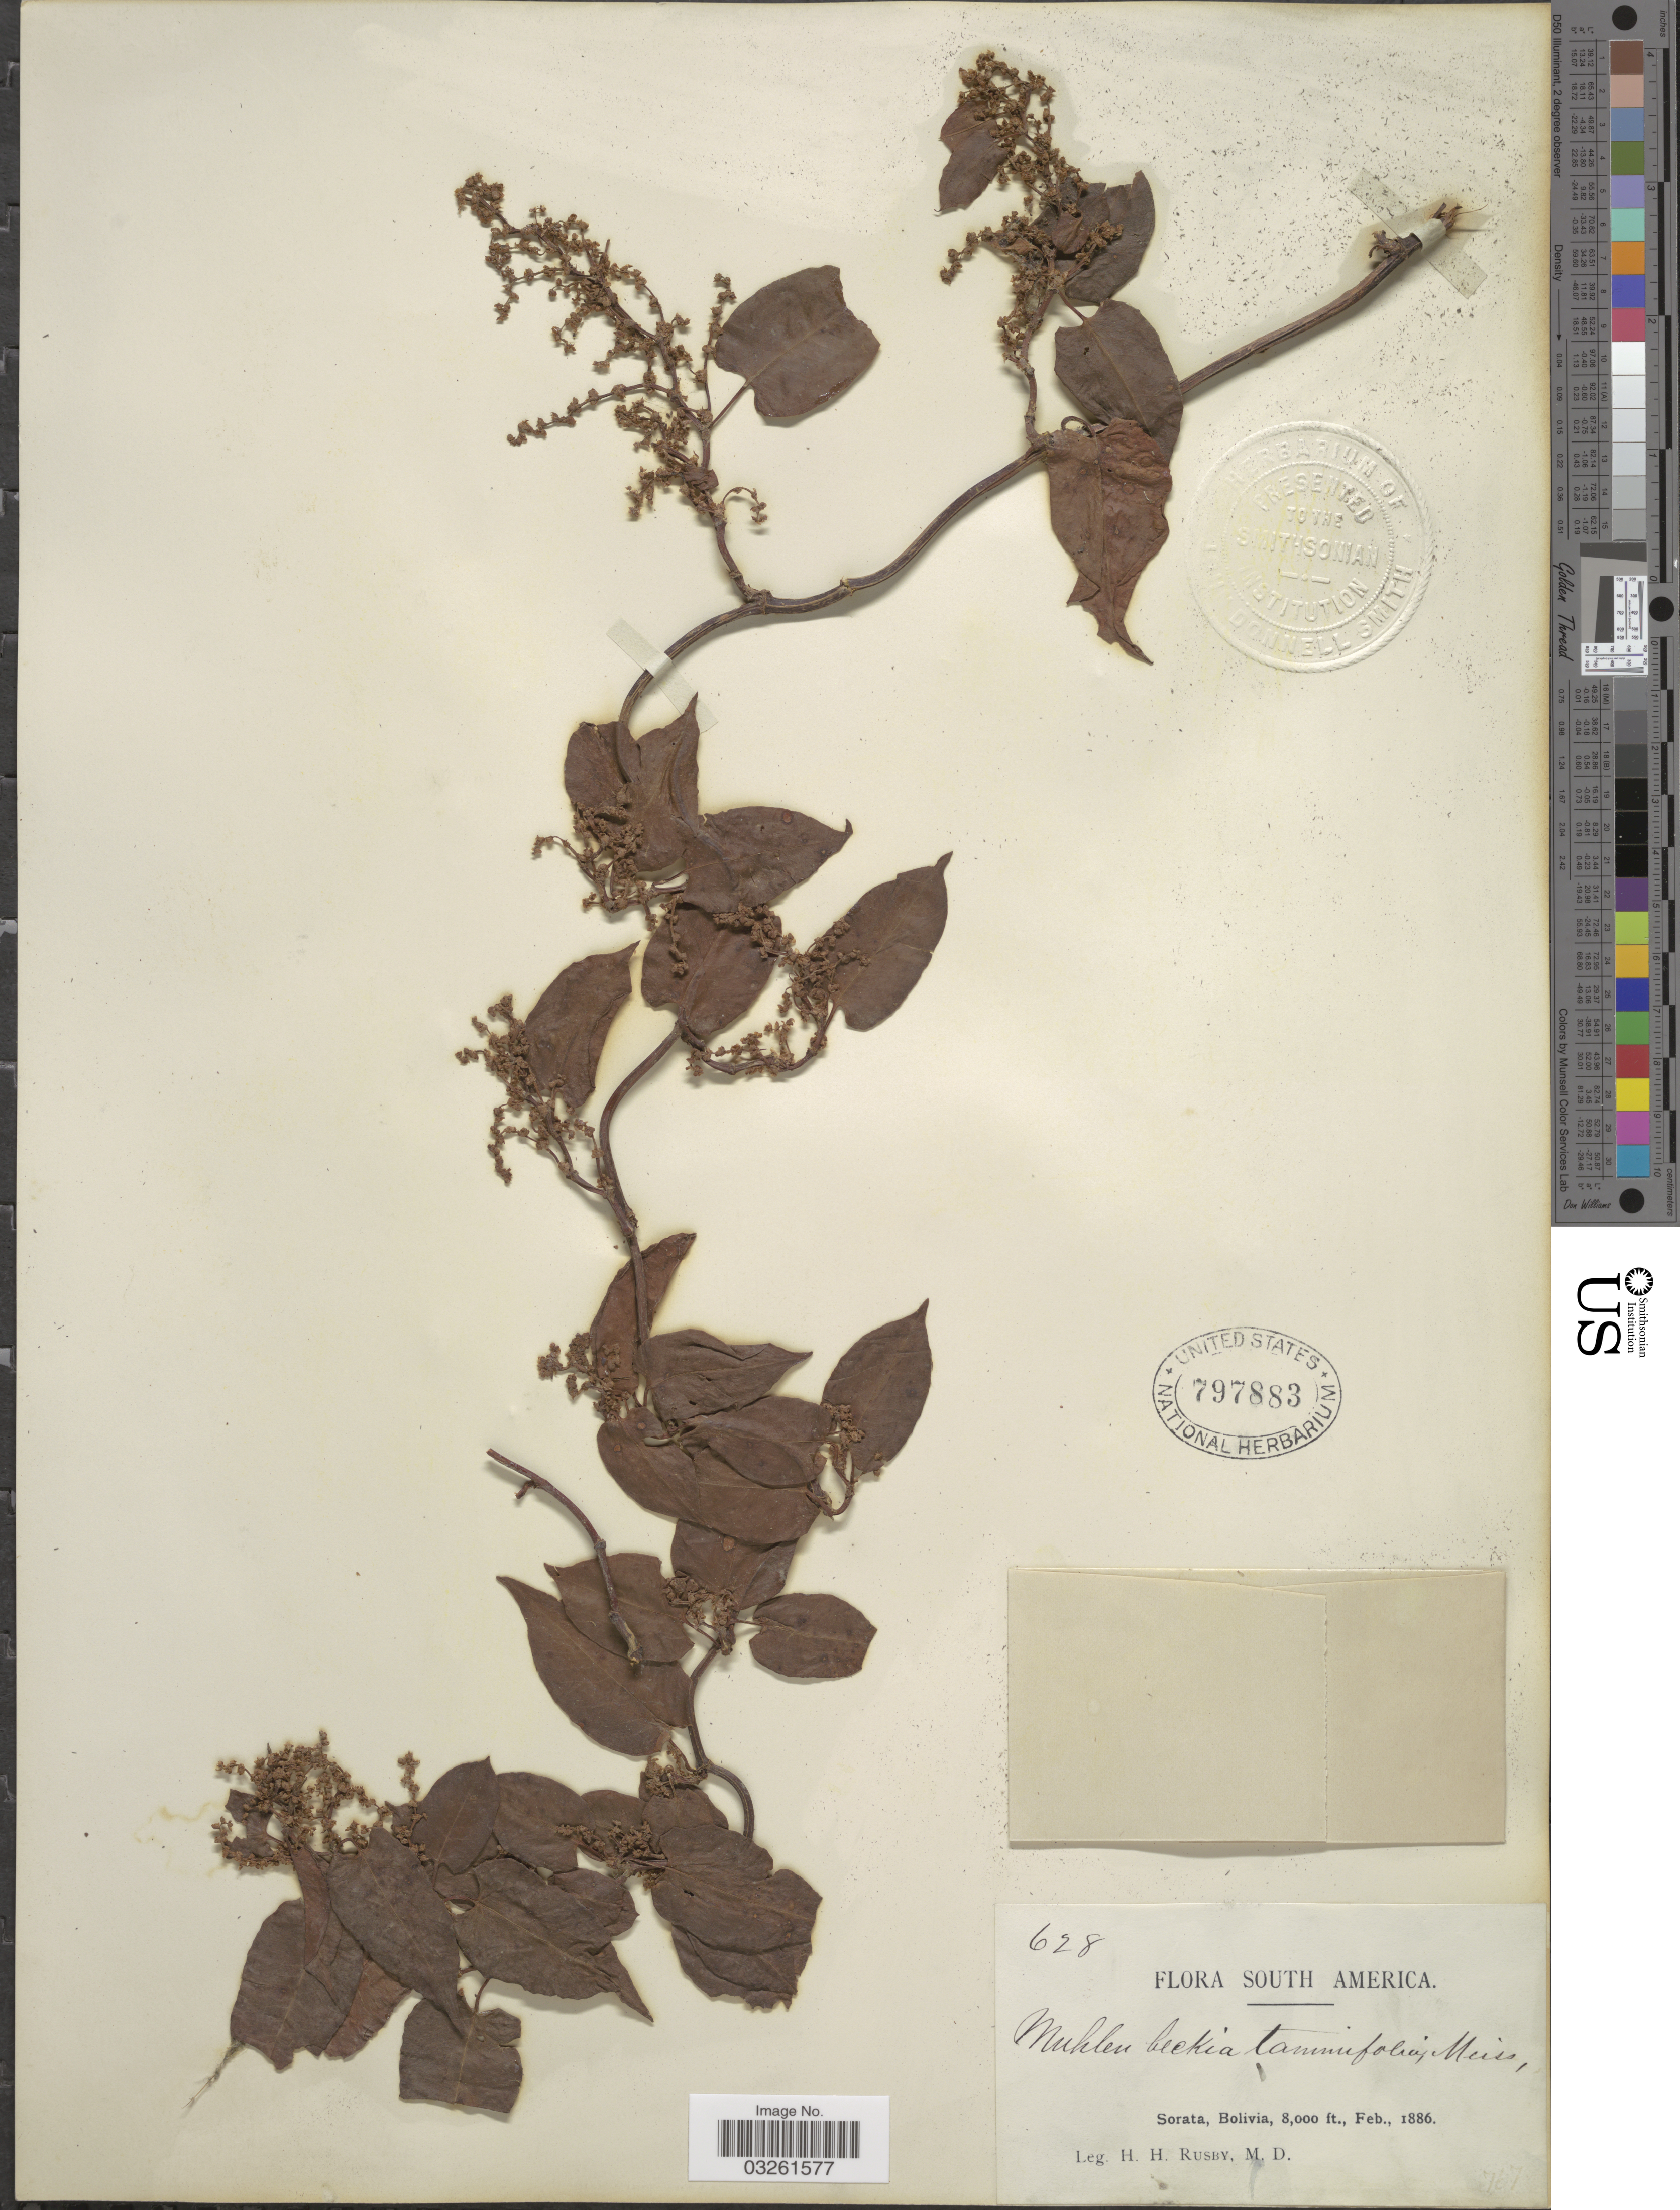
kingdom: Plantae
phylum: Tracheophyta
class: Magnoliopsida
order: Caryophyllales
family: Polygonaceae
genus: Muehlenbeckia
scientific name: Muehlenbeckia tamnifolia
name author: (Kunth) Meisn.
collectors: H. H. Rusby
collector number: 628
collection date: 1886-02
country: Bolivia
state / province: La Páz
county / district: Larecaja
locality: Sorata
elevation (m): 2438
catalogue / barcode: US 797883